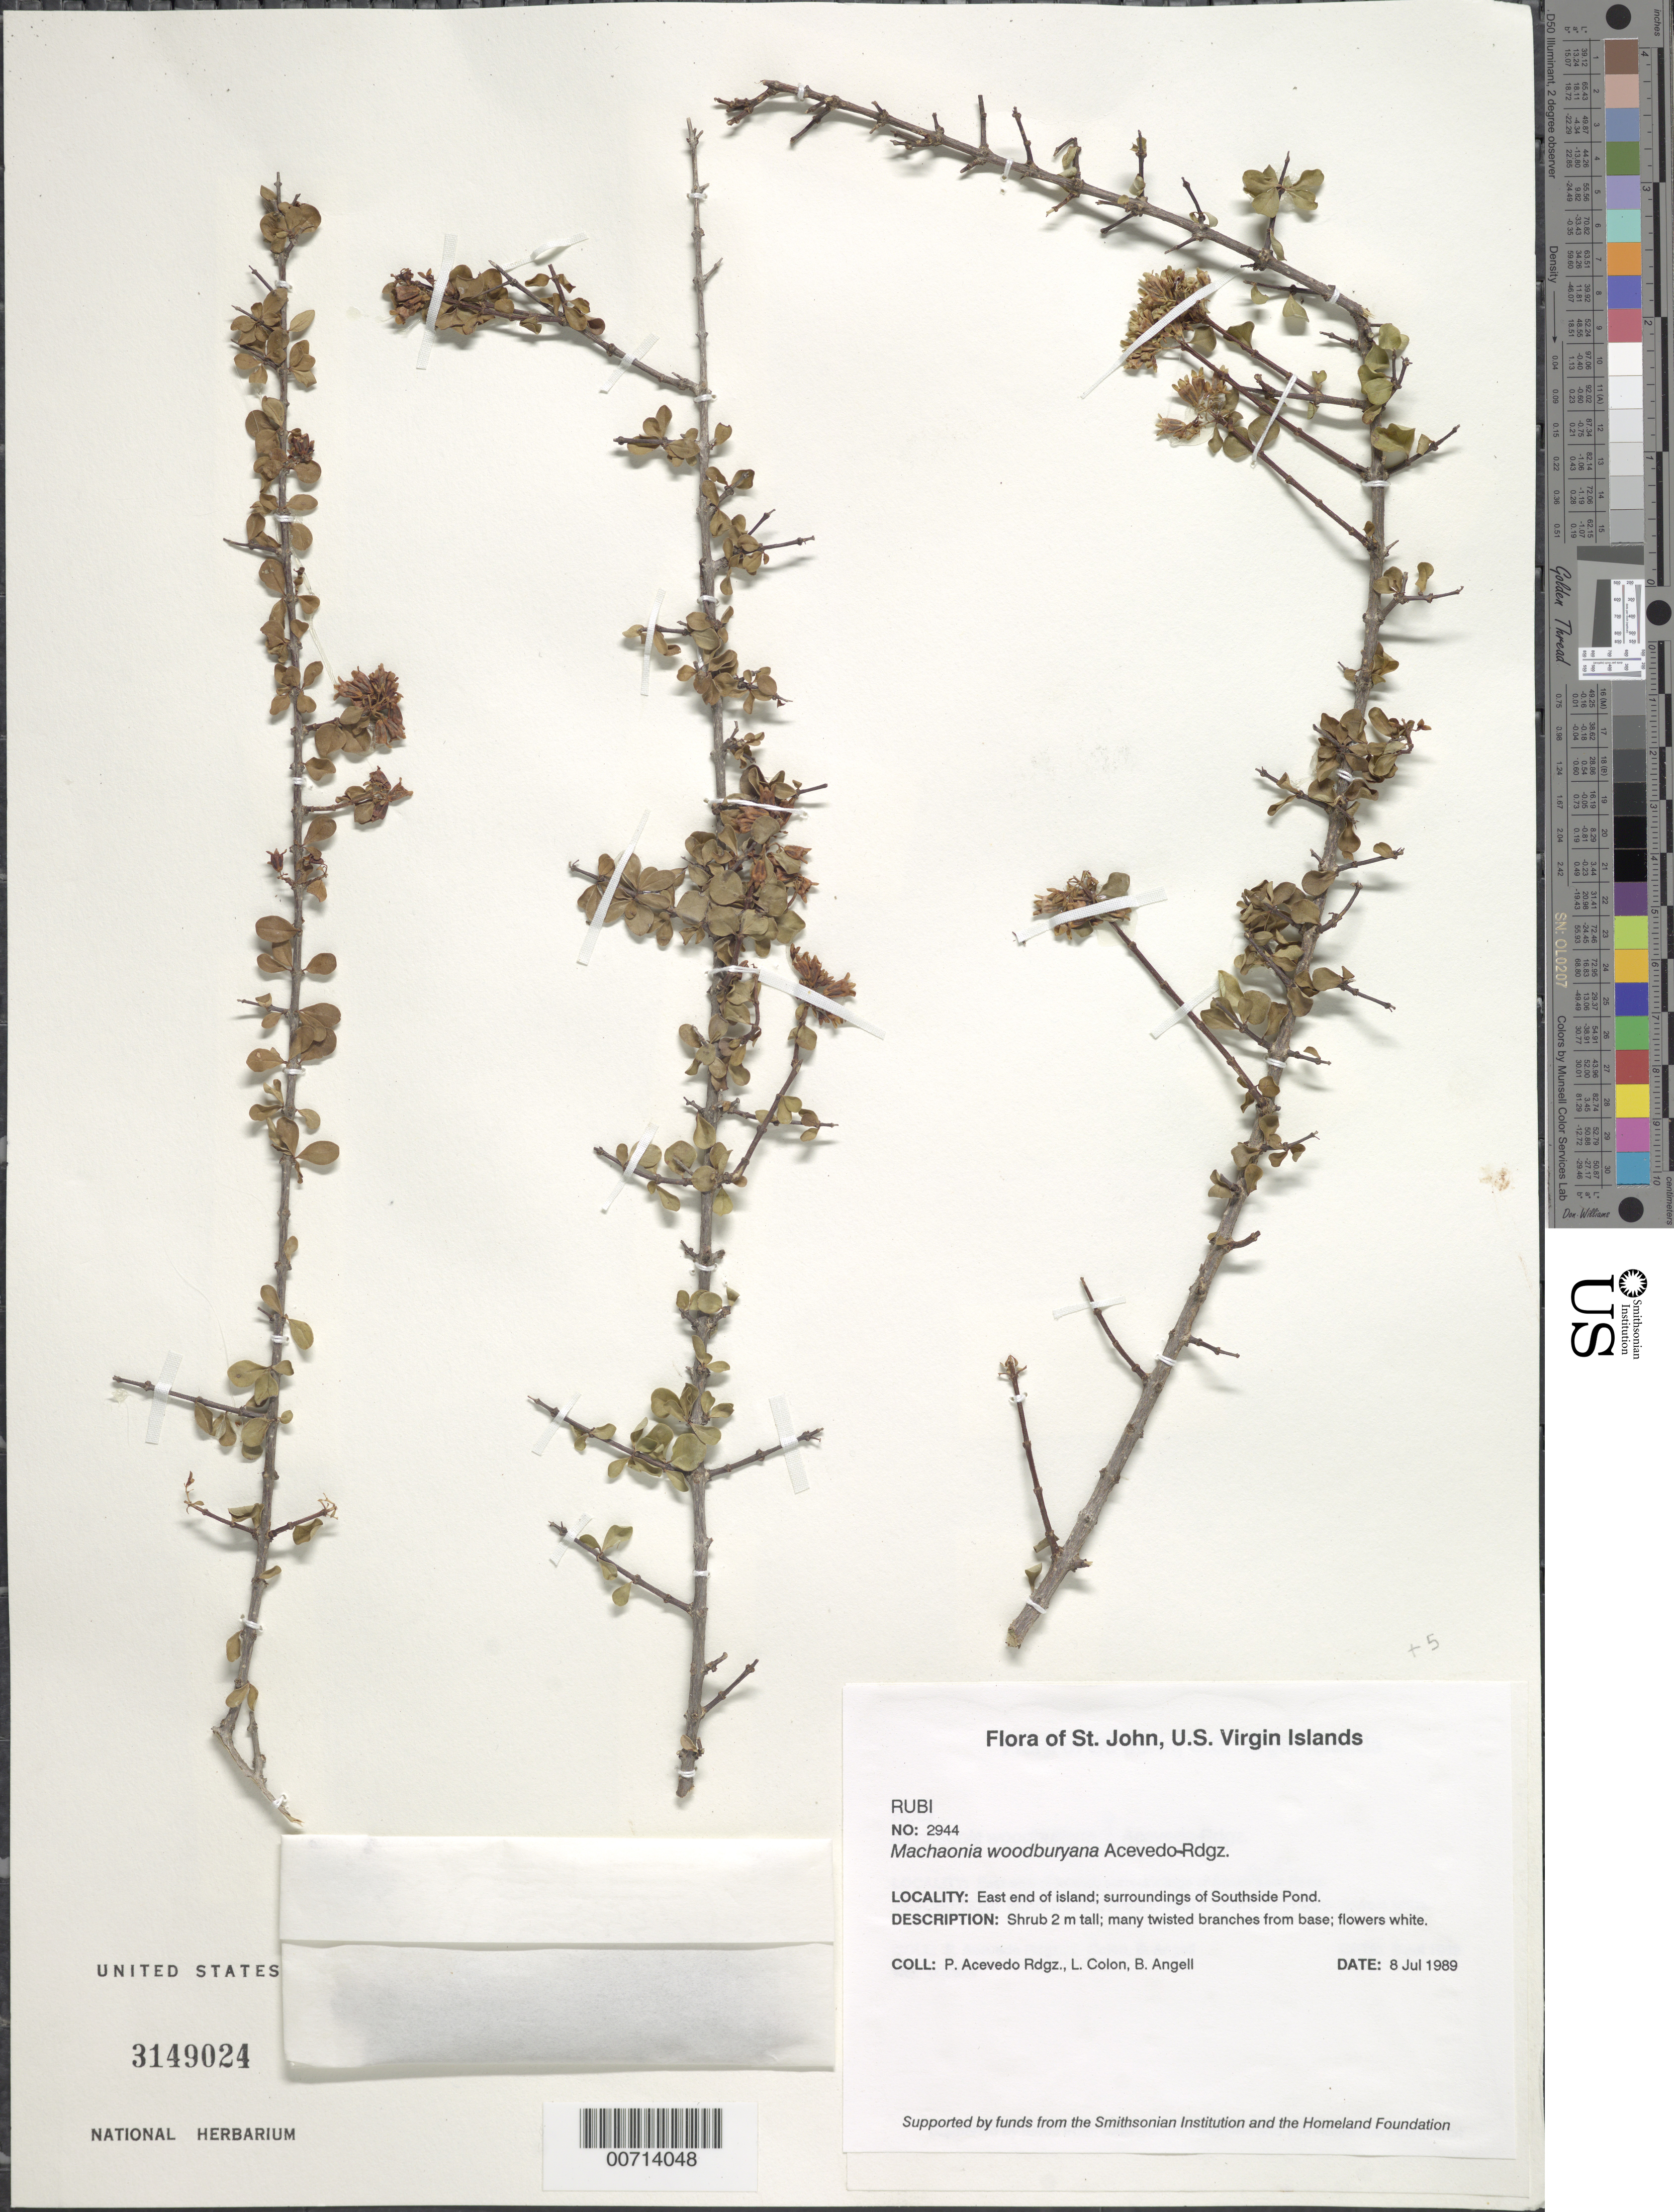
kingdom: Plantae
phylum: Tracheophyta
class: Magnoliopsida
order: Gentianales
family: Rubiaceae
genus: Machaonia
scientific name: Machaonia woodburyana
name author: Acev.-Rodr.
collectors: P. Acevedo-Rodr., L. Colon & Bobbi Angell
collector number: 2944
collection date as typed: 08 Jul 1989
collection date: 1989-07-08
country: U.S. Virgin Islands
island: St. John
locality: East end of island; surroundings of Southside Pond.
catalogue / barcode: US 3149024